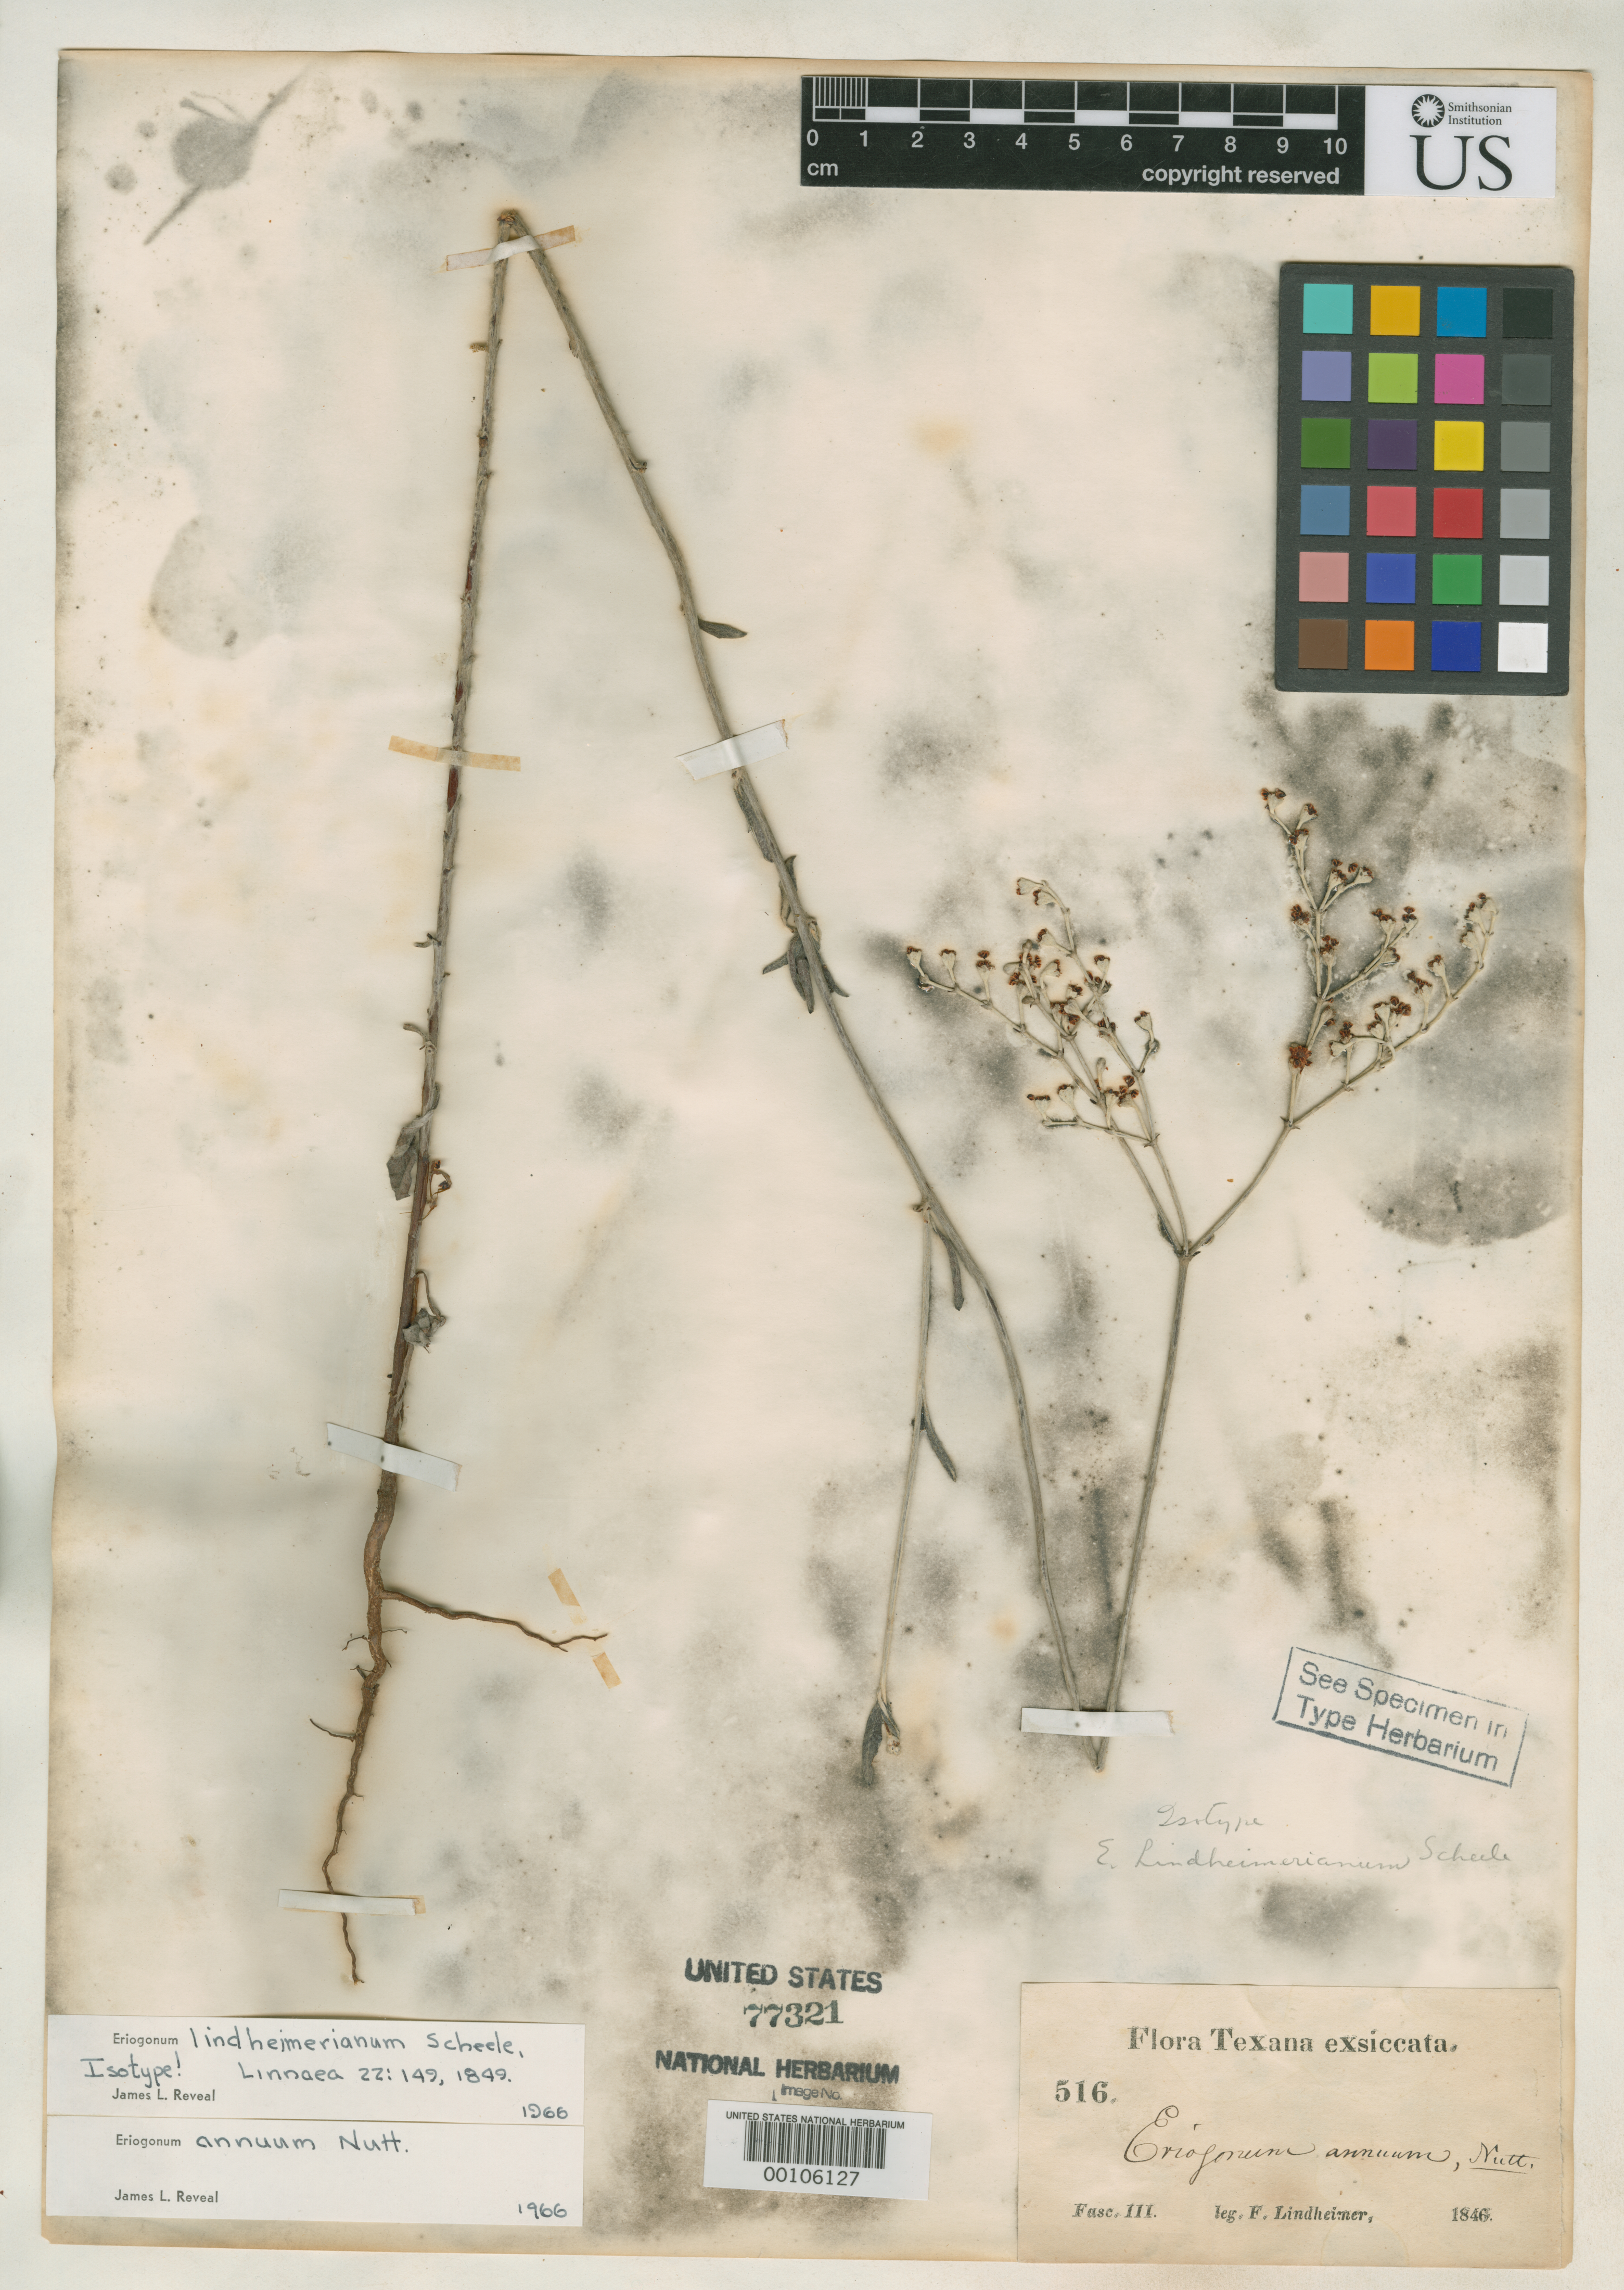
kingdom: Plantae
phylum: Tracheophyta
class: Magnoliopsida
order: Caryophyllales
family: Polygonaceae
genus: Eriogonum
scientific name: Eriogonum lindheimerianum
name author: Scheele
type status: Isotype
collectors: F. J. Lindheimer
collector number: III 516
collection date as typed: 1846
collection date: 1846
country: United States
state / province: Texas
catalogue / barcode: US 77321